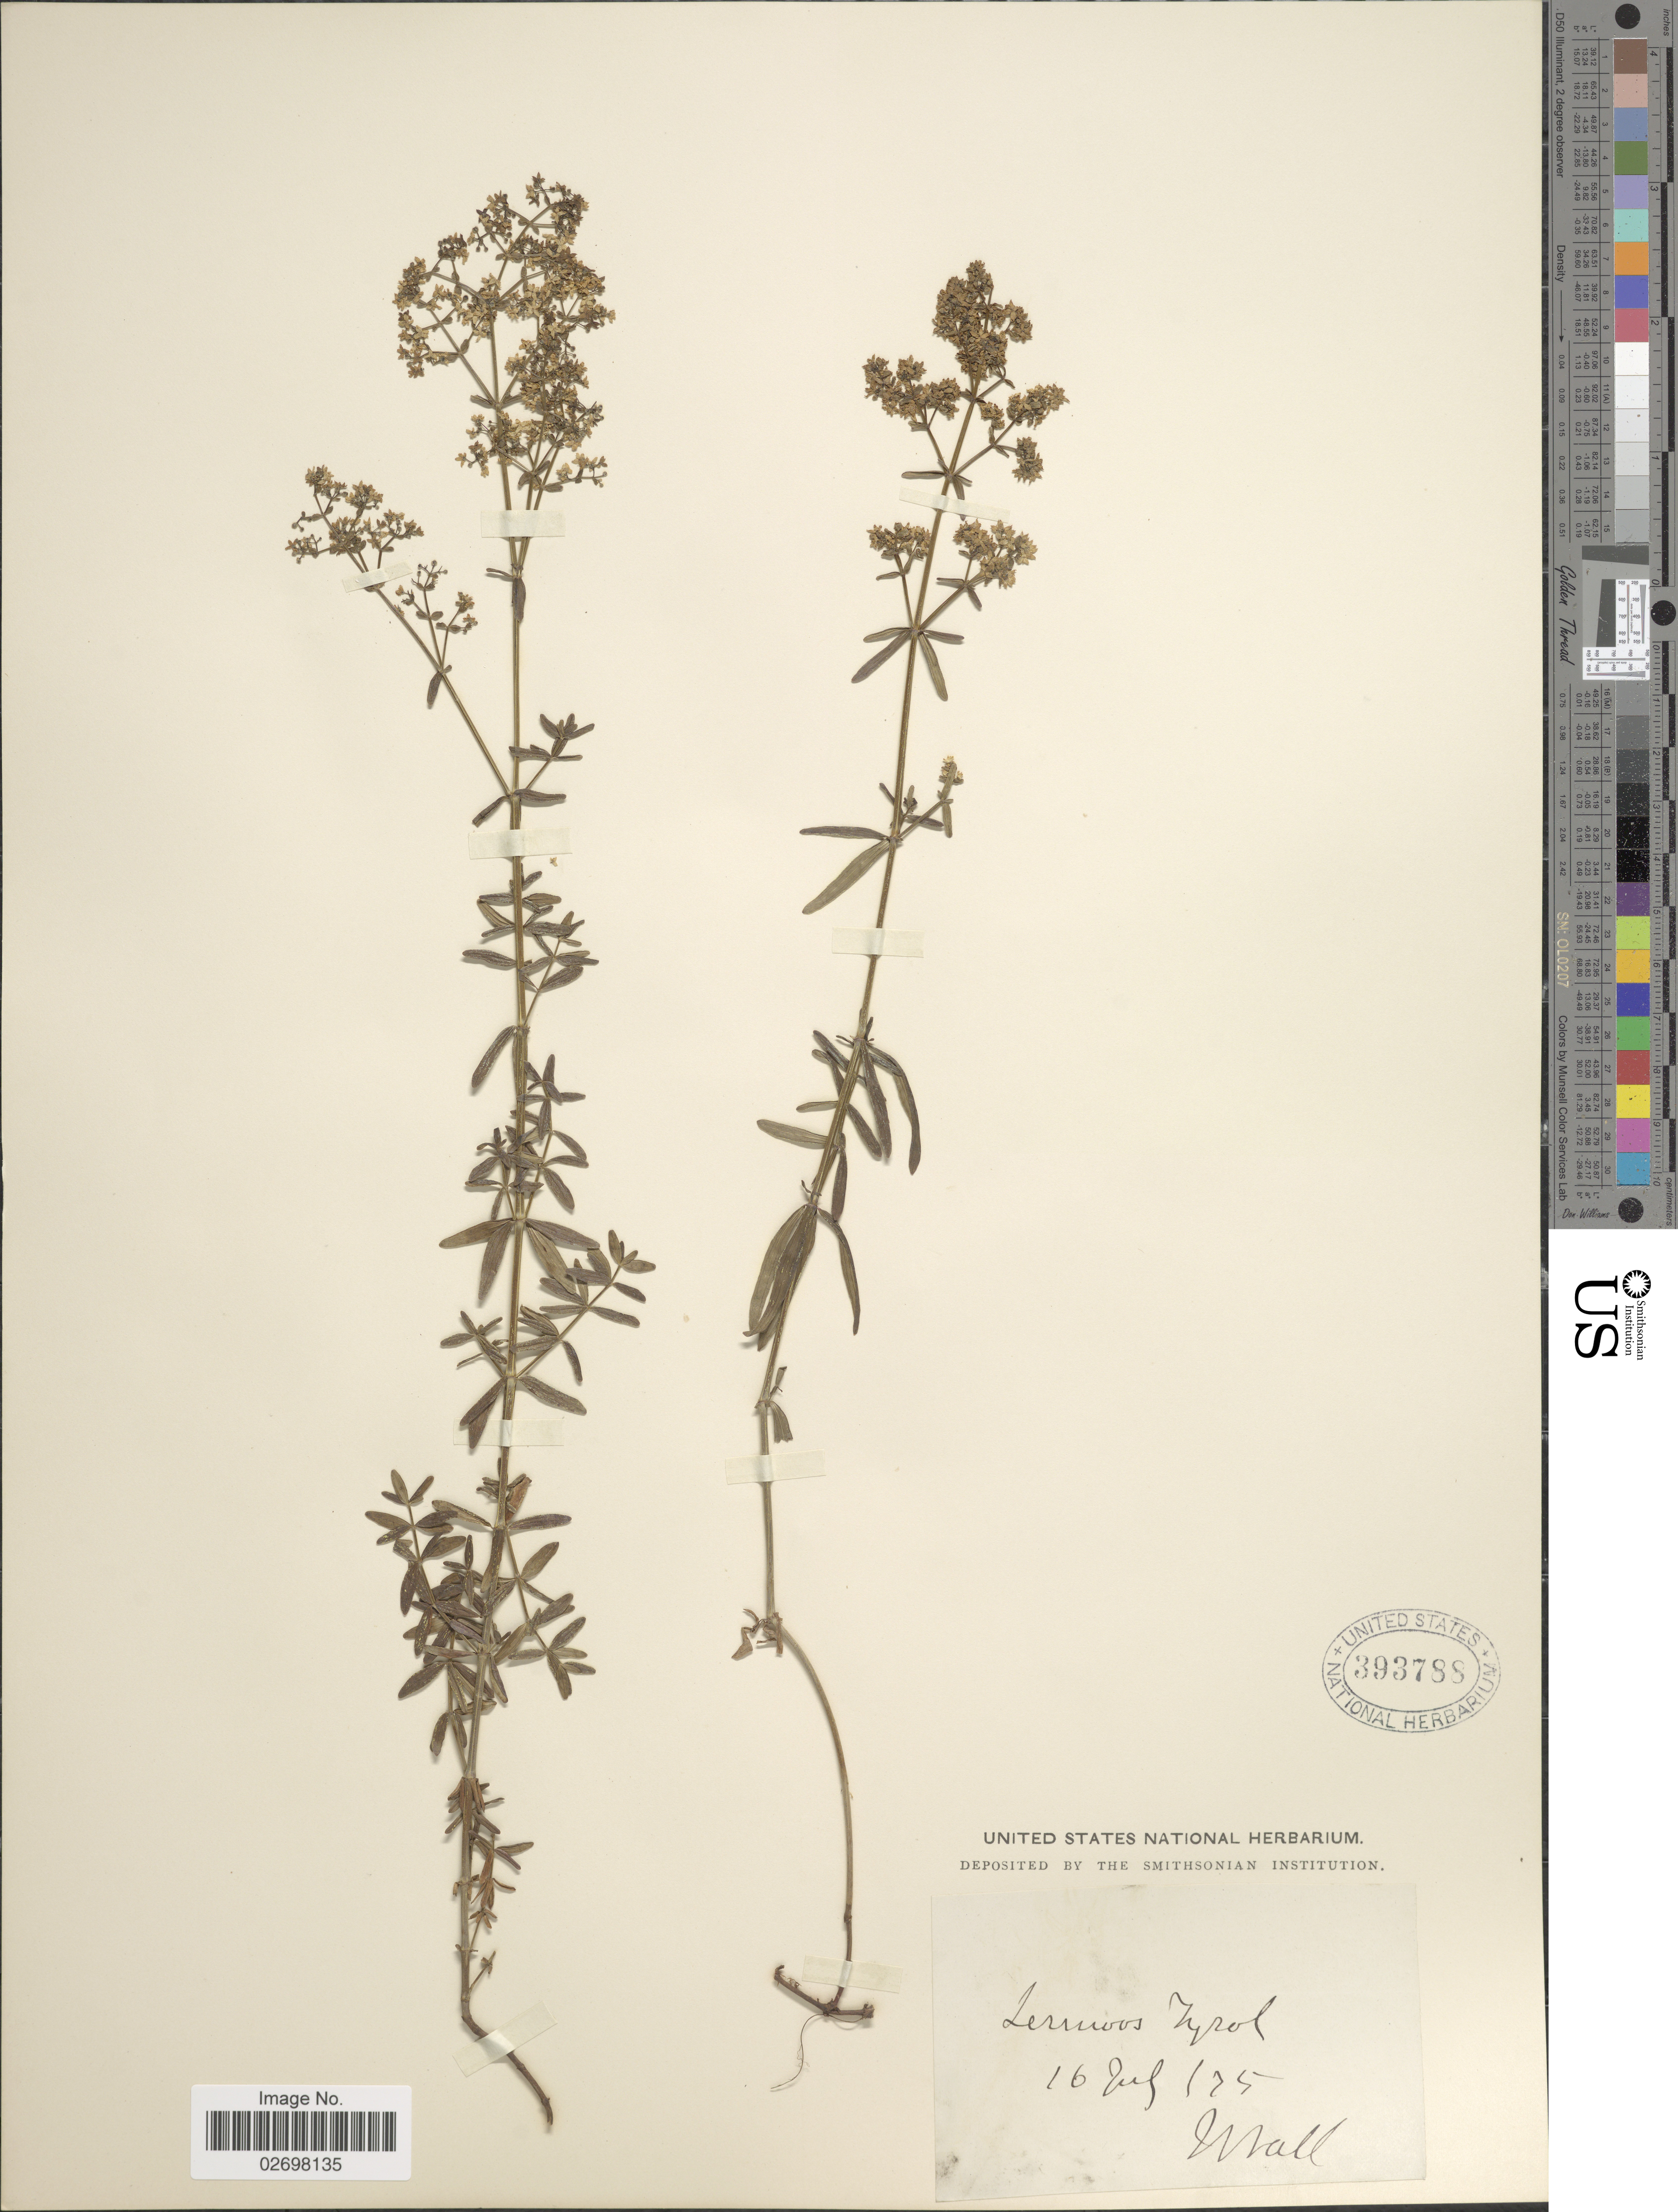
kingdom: Plantae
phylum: Tracheophyta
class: Magnoliopsida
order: Gentianales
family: Rubiaceae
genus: Galium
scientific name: Galium sp.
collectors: J. Ball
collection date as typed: Transcribed d/m/y: 16/7/75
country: Austria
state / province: Tirol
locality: Lermoos, Tyrol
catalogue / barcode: US 393788